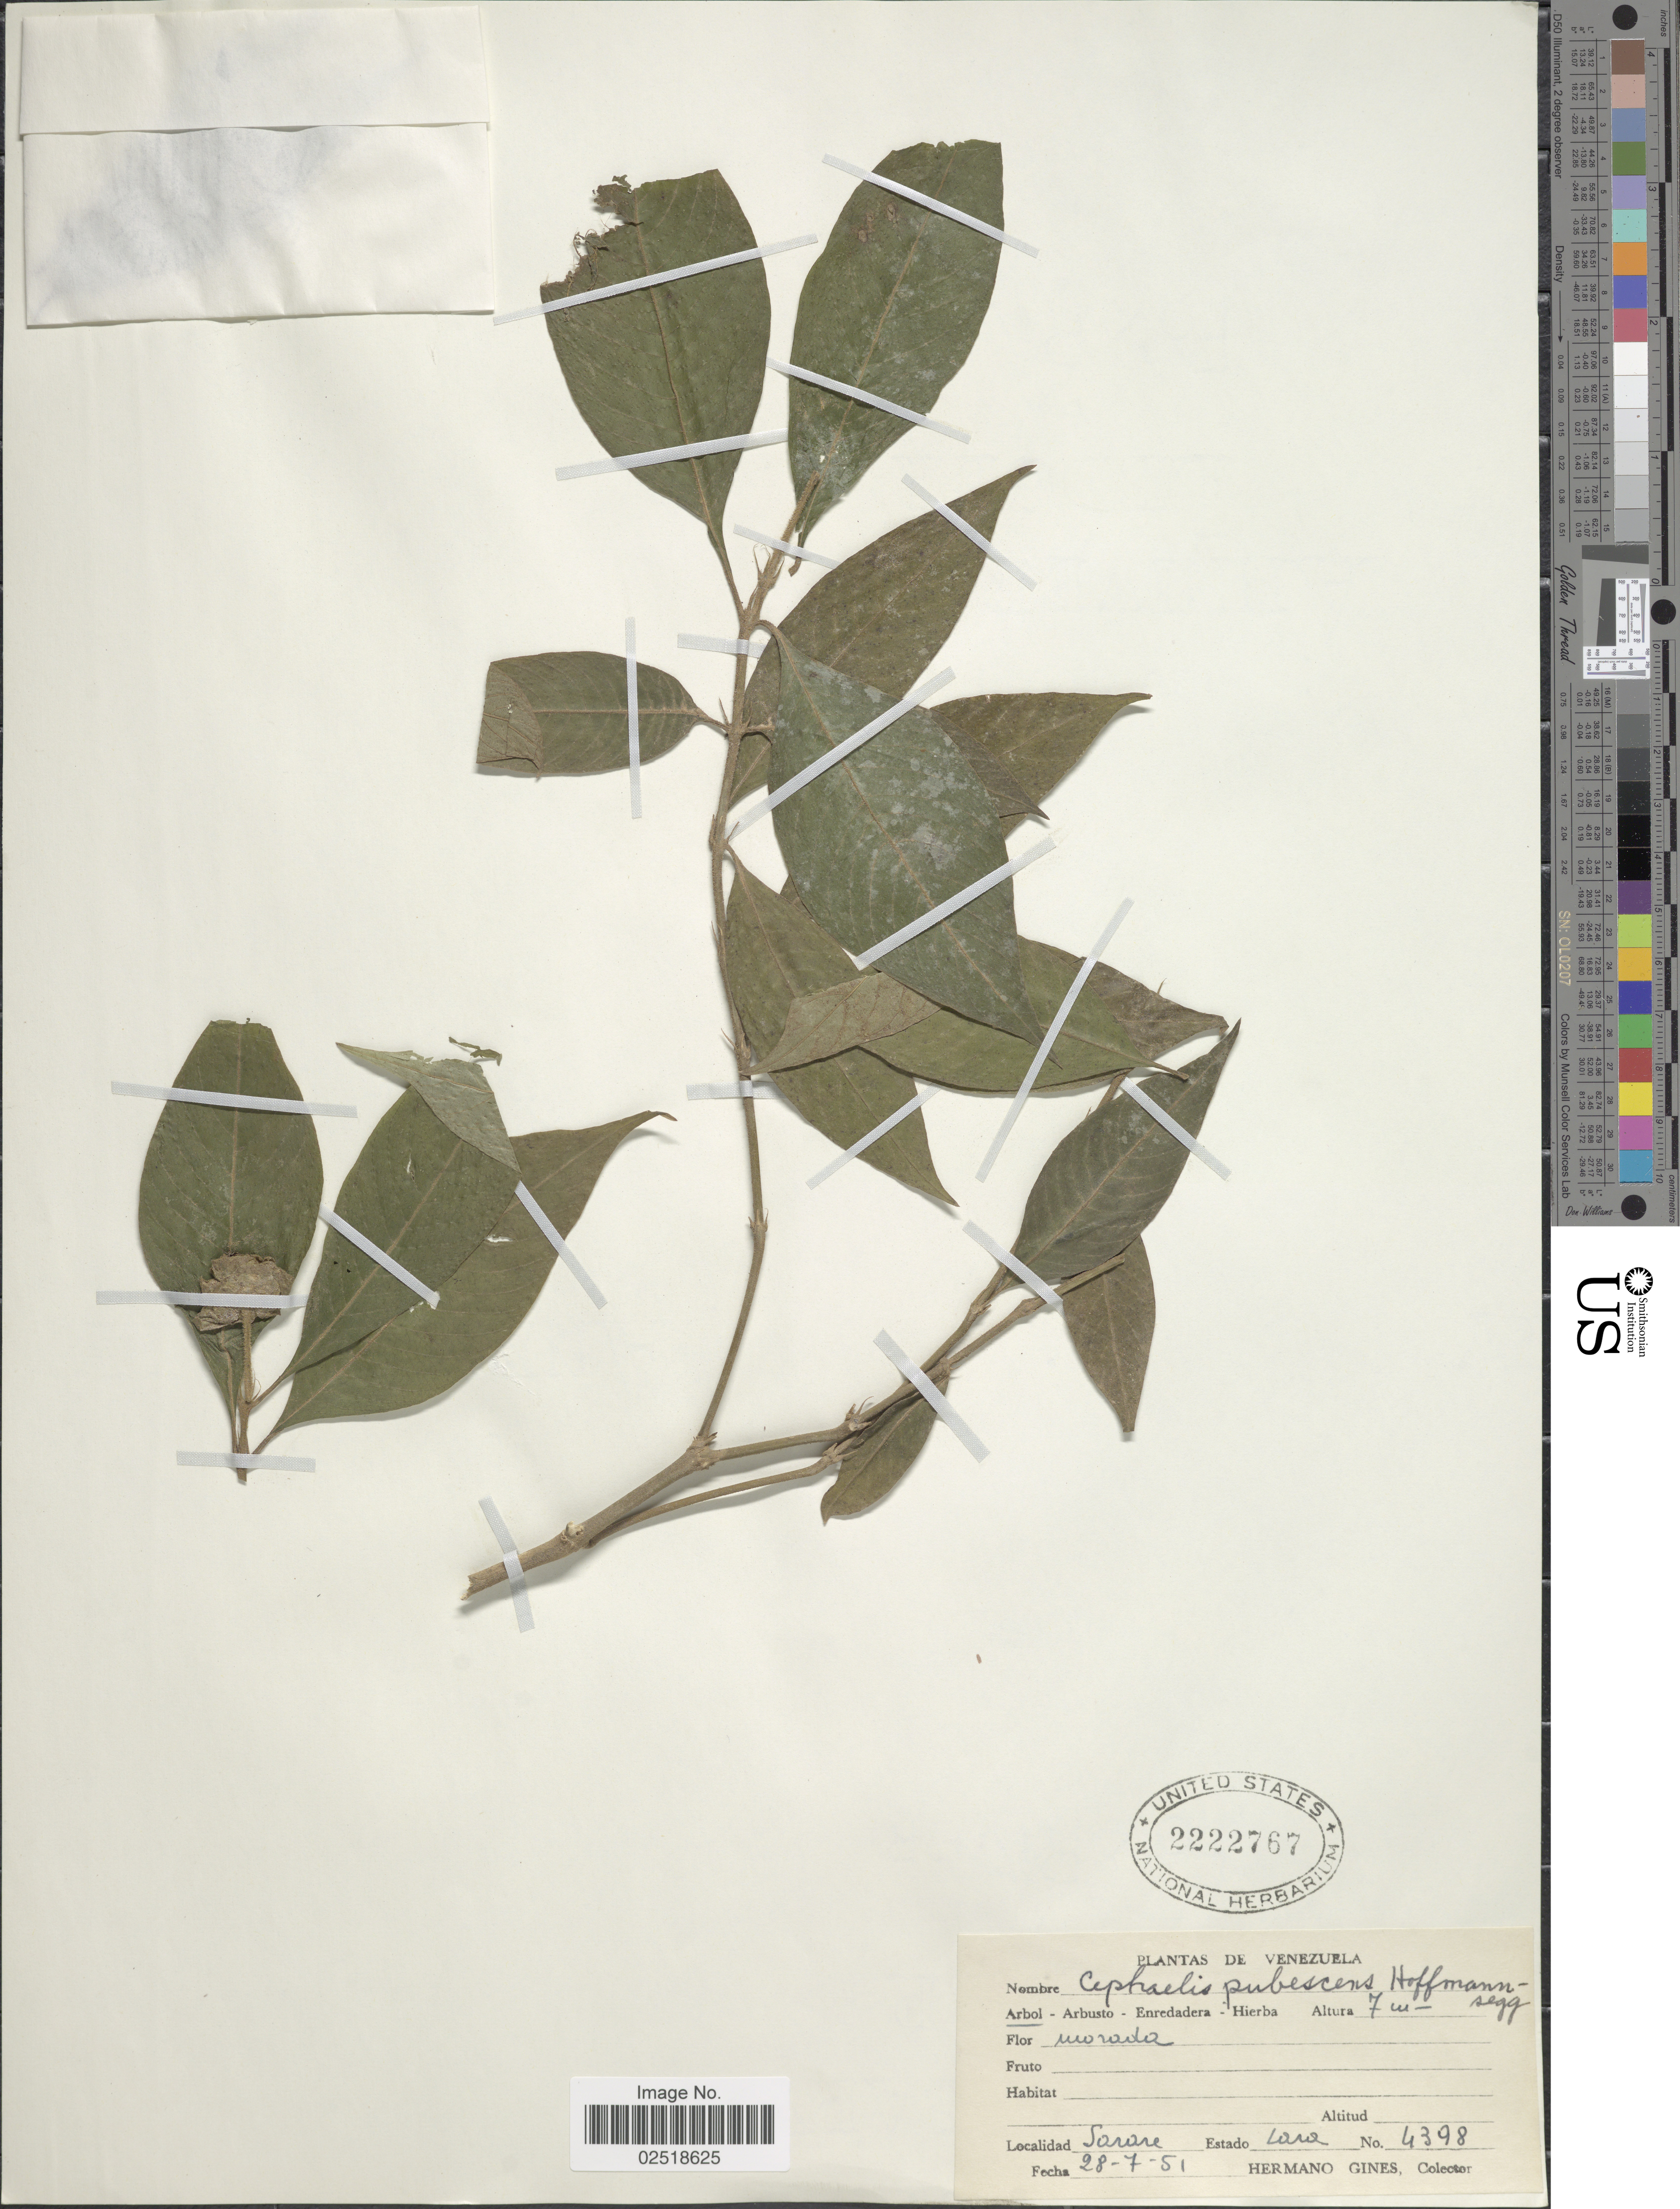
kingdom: Plantae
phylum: Tracheophyta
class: Magnoliopsida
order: Gentianales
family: Rubiaceae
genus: Psychotria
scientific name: Psychotria bracteocardia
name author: (DC.) Müll. Arg.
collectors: Bro. Gines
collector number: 4389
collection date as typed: Transcribed d/m/y: 28/7/51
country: Venezuela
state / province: Lara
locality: Sarare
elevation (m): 7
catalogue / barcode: US 2222767